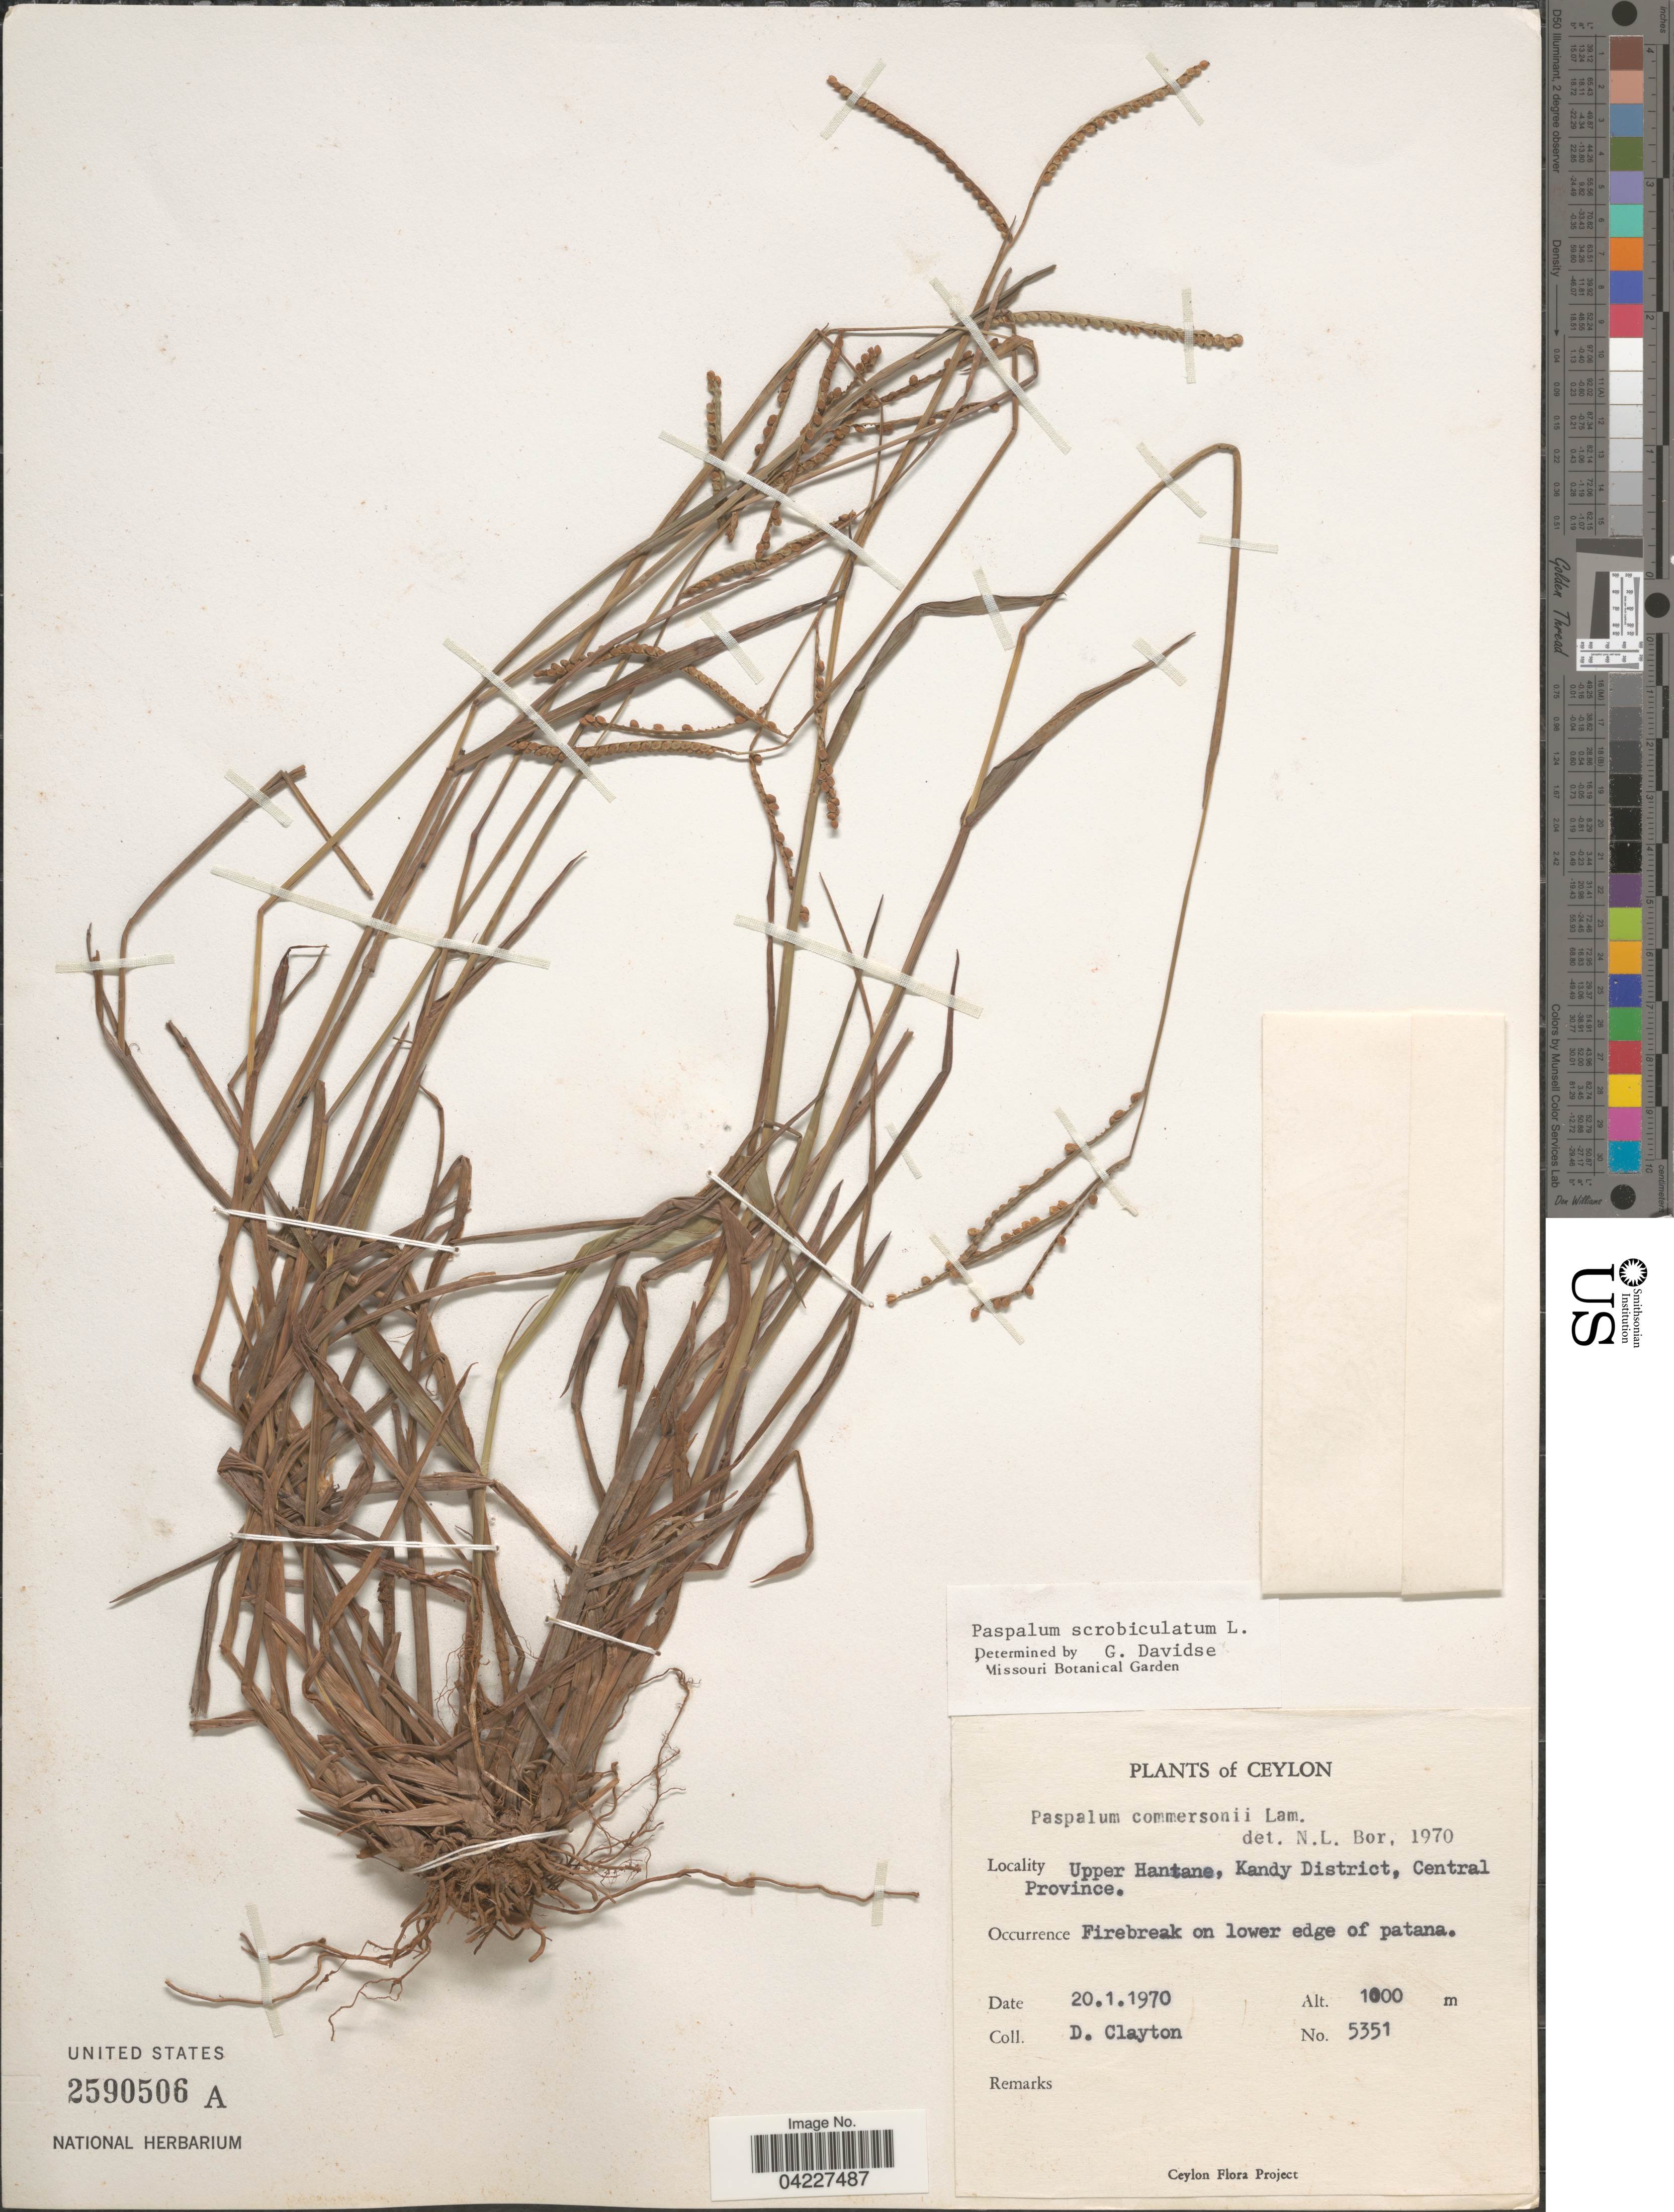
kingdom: Plantae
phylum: Tracheophyta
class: Liliopsida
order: Poales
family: Poaceae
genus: Paspalum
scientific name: Paspalum scrobiculatum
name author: L.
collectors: D. Clayton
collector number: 5351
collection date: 1970-01-20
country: Sri Lanka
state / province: Central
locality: Ceylon. Upper Hantane, Kandy District.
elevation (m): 1000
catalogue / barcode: US 2590506A